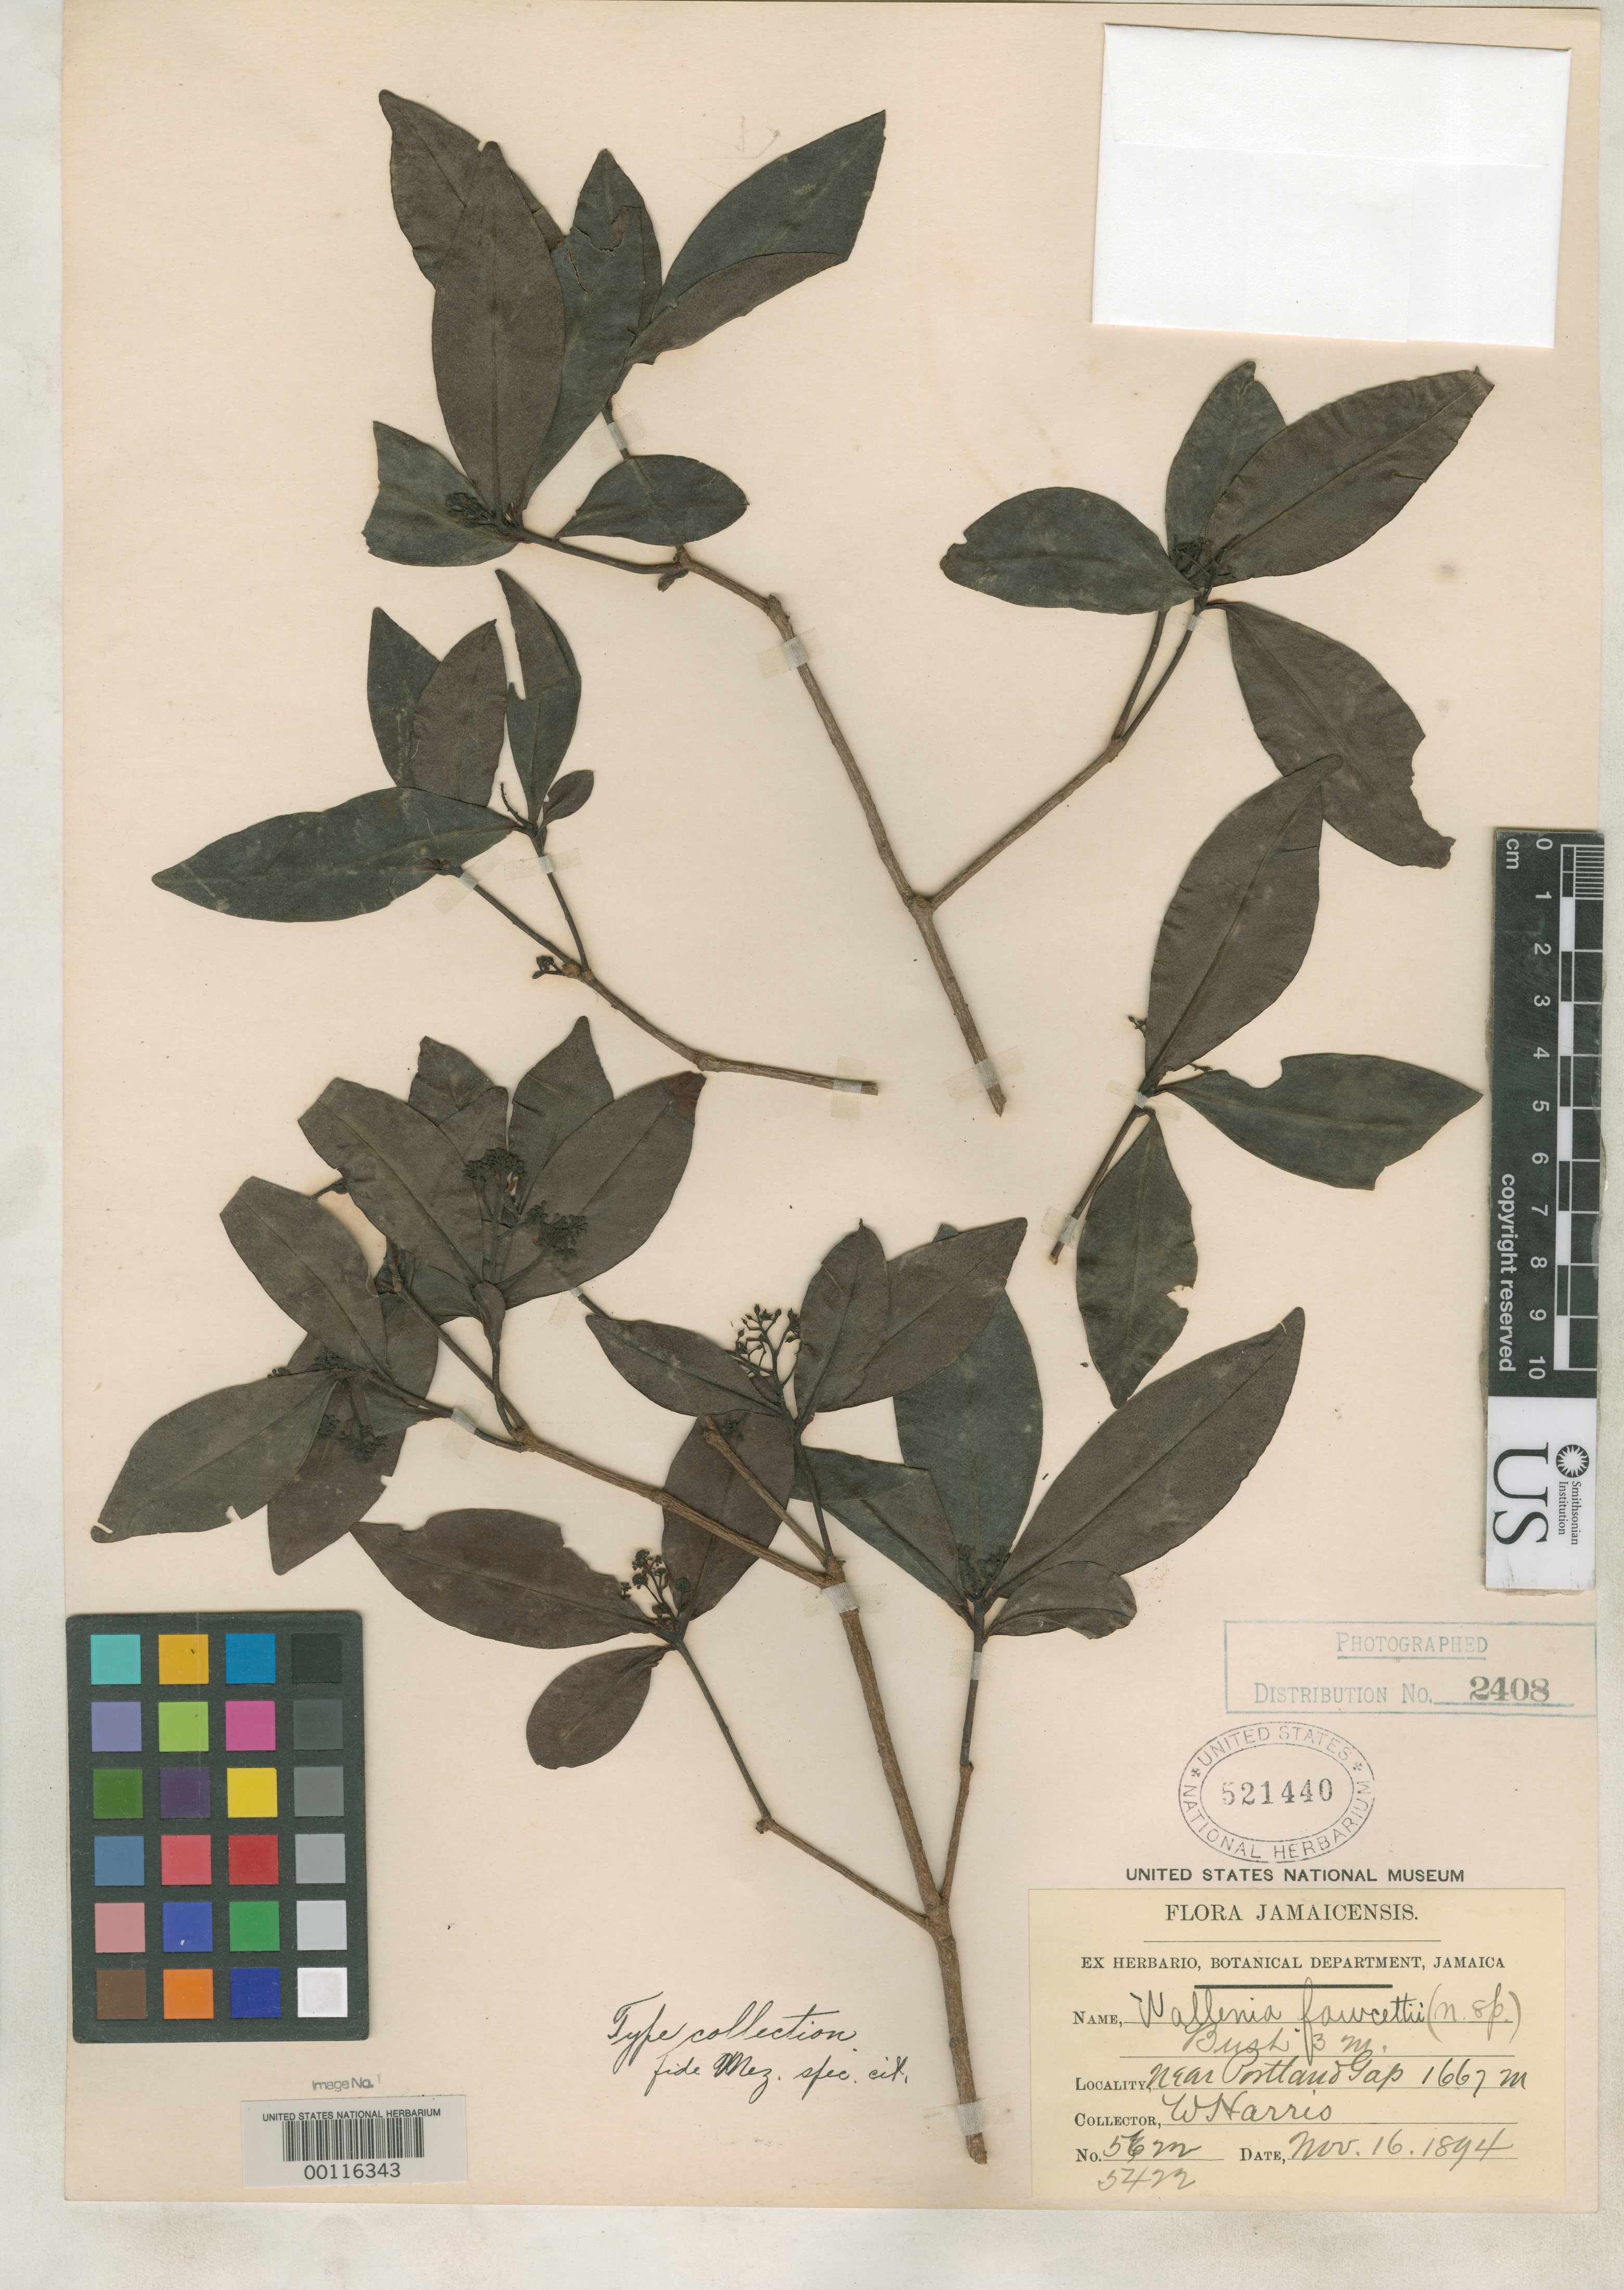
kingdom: Plantae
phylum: Tracheophyta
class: Magnoliopsida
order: Ericales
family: Primulaceae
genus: Wallenia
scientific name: Wallenia fawcettii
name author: Mez in Urb.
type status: Isotype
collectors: W. H. Harris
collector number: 5422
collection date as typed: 16 Nov 1894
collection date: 1894-11-16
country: Jamaica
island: Greater Antilles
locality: Blue Mountains near Portland Gap.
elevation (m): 1800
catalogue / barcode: US 521440